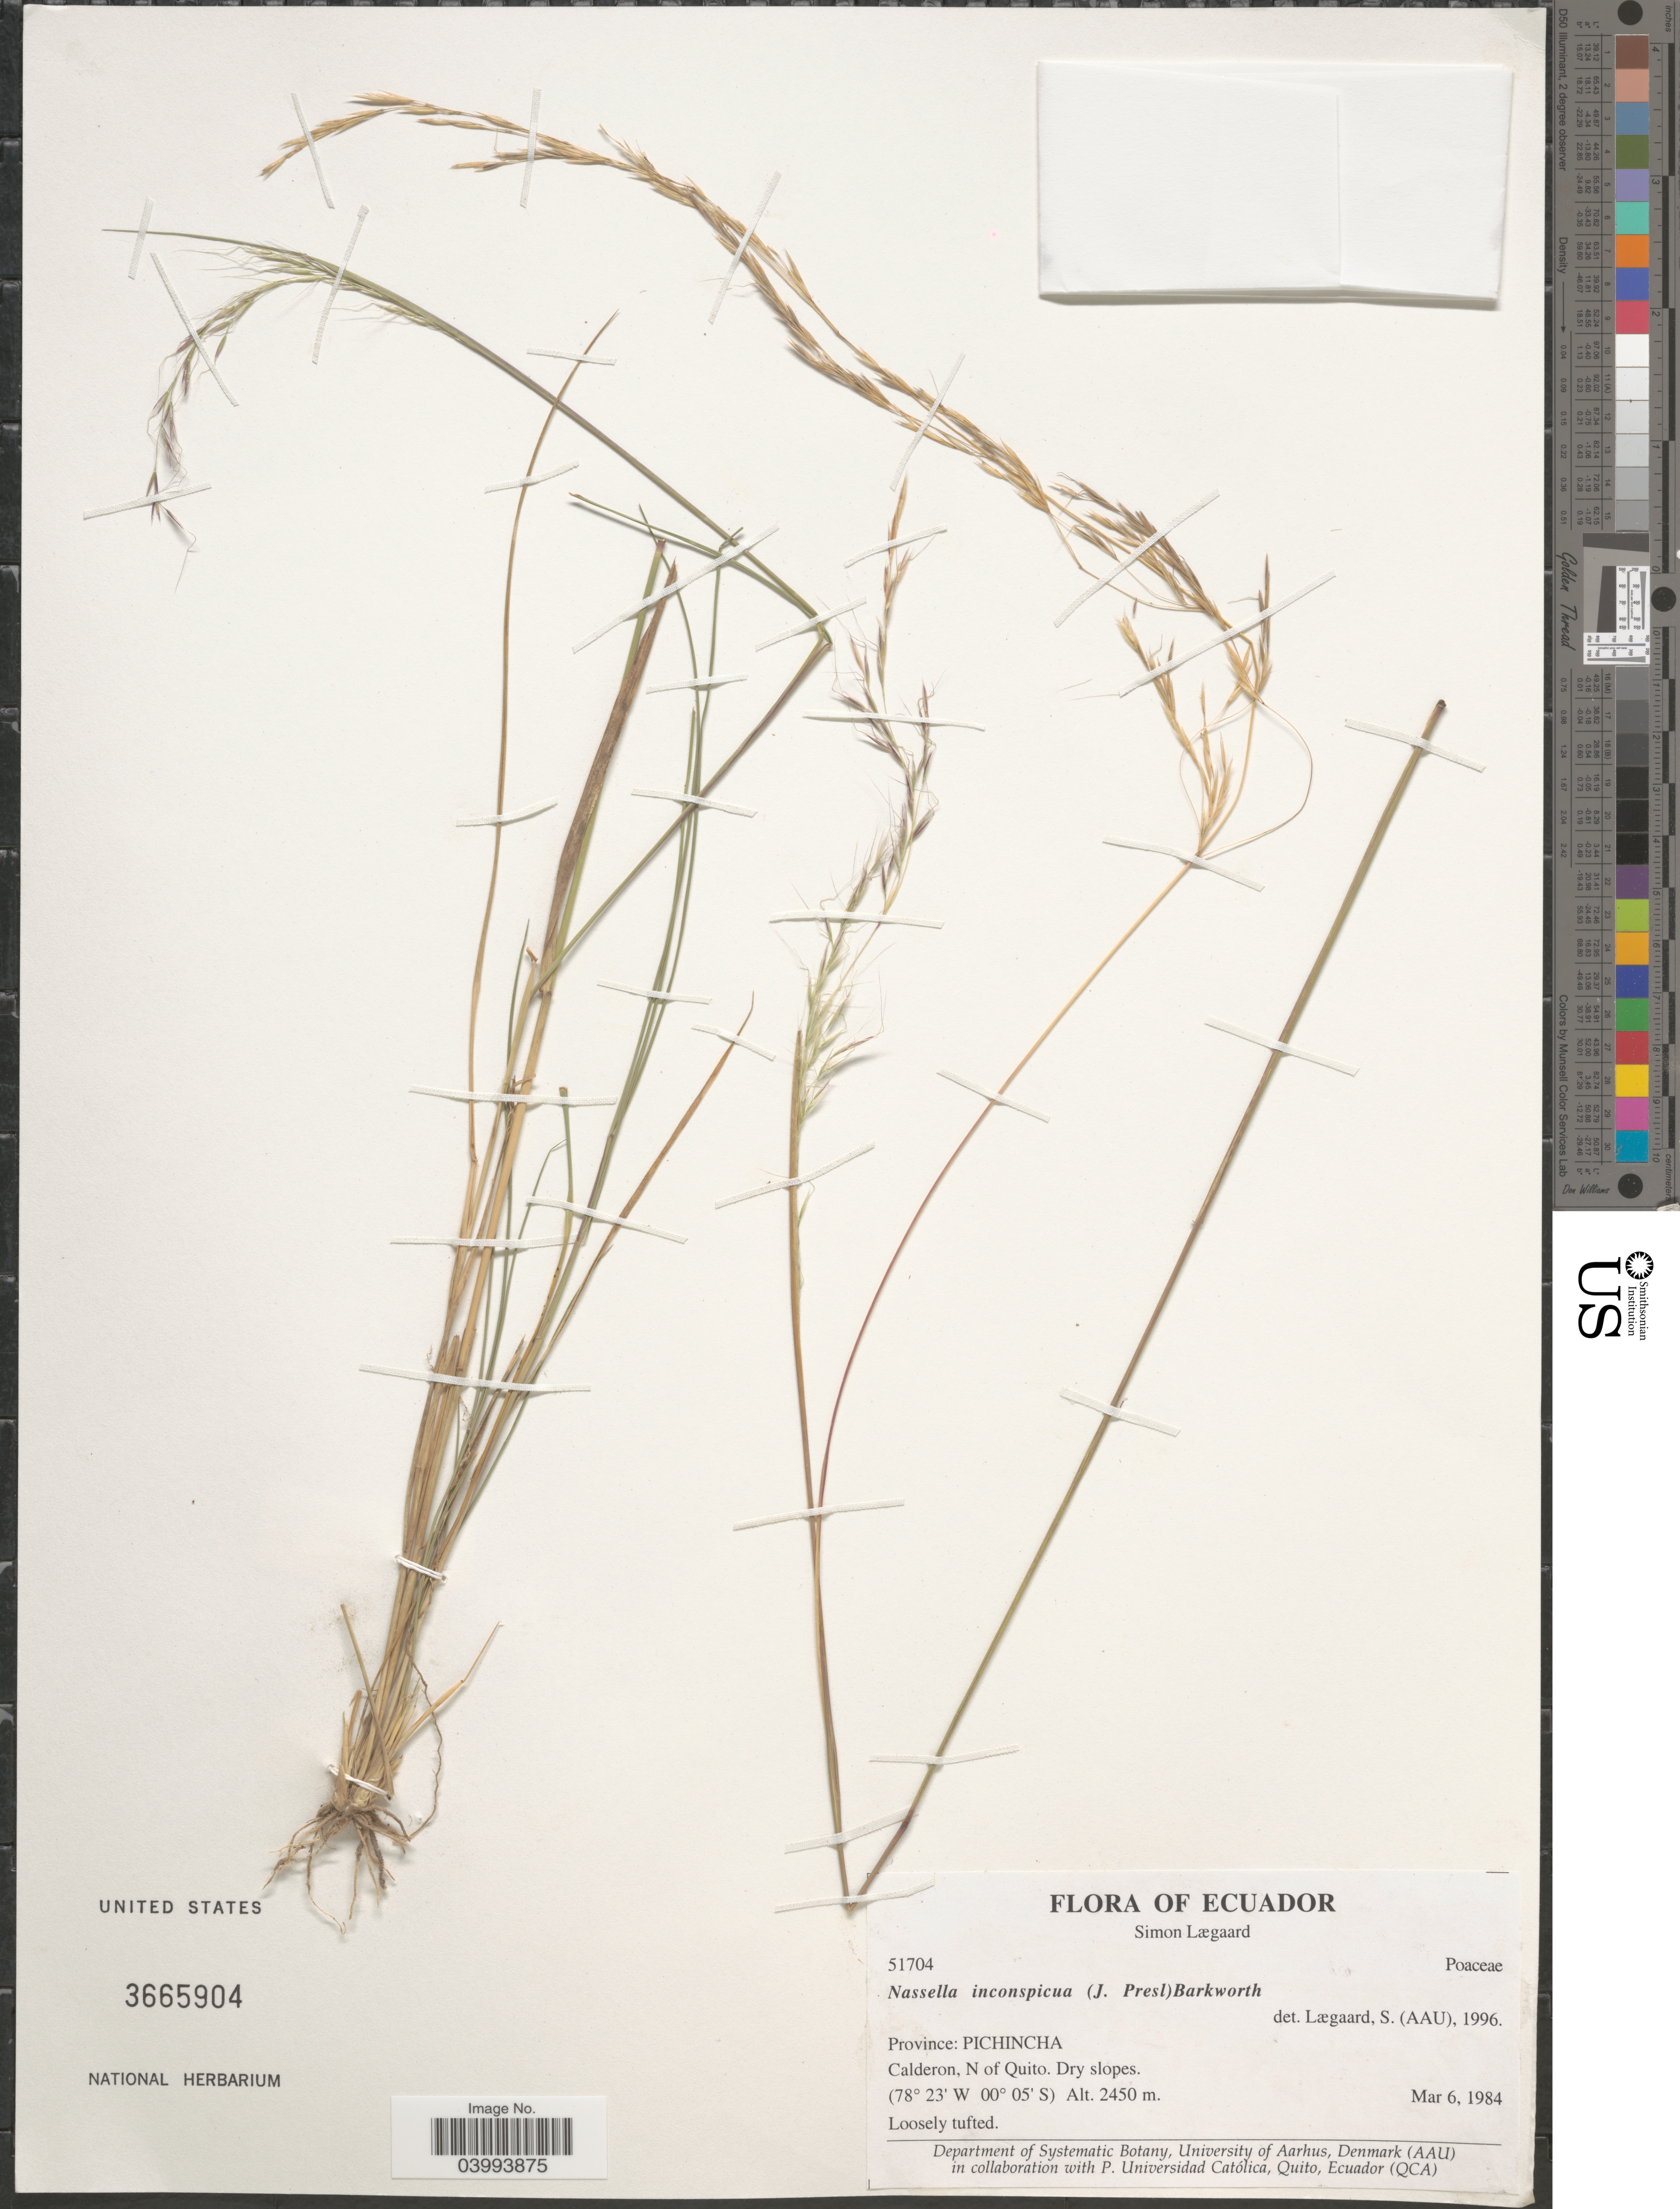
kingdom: Plantae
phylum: Tracheophyta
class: Liliopsida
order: Poales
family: Poaceae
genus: Nassella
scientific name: Nassella inconspicua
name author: (J. Presl) Barkworth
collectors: S. Lægaard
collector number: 51704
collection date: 1984-03-06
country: Ecuador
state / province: Pichincha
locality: Calderon, N of Quito.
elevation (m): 2450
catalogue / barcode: US 3665904